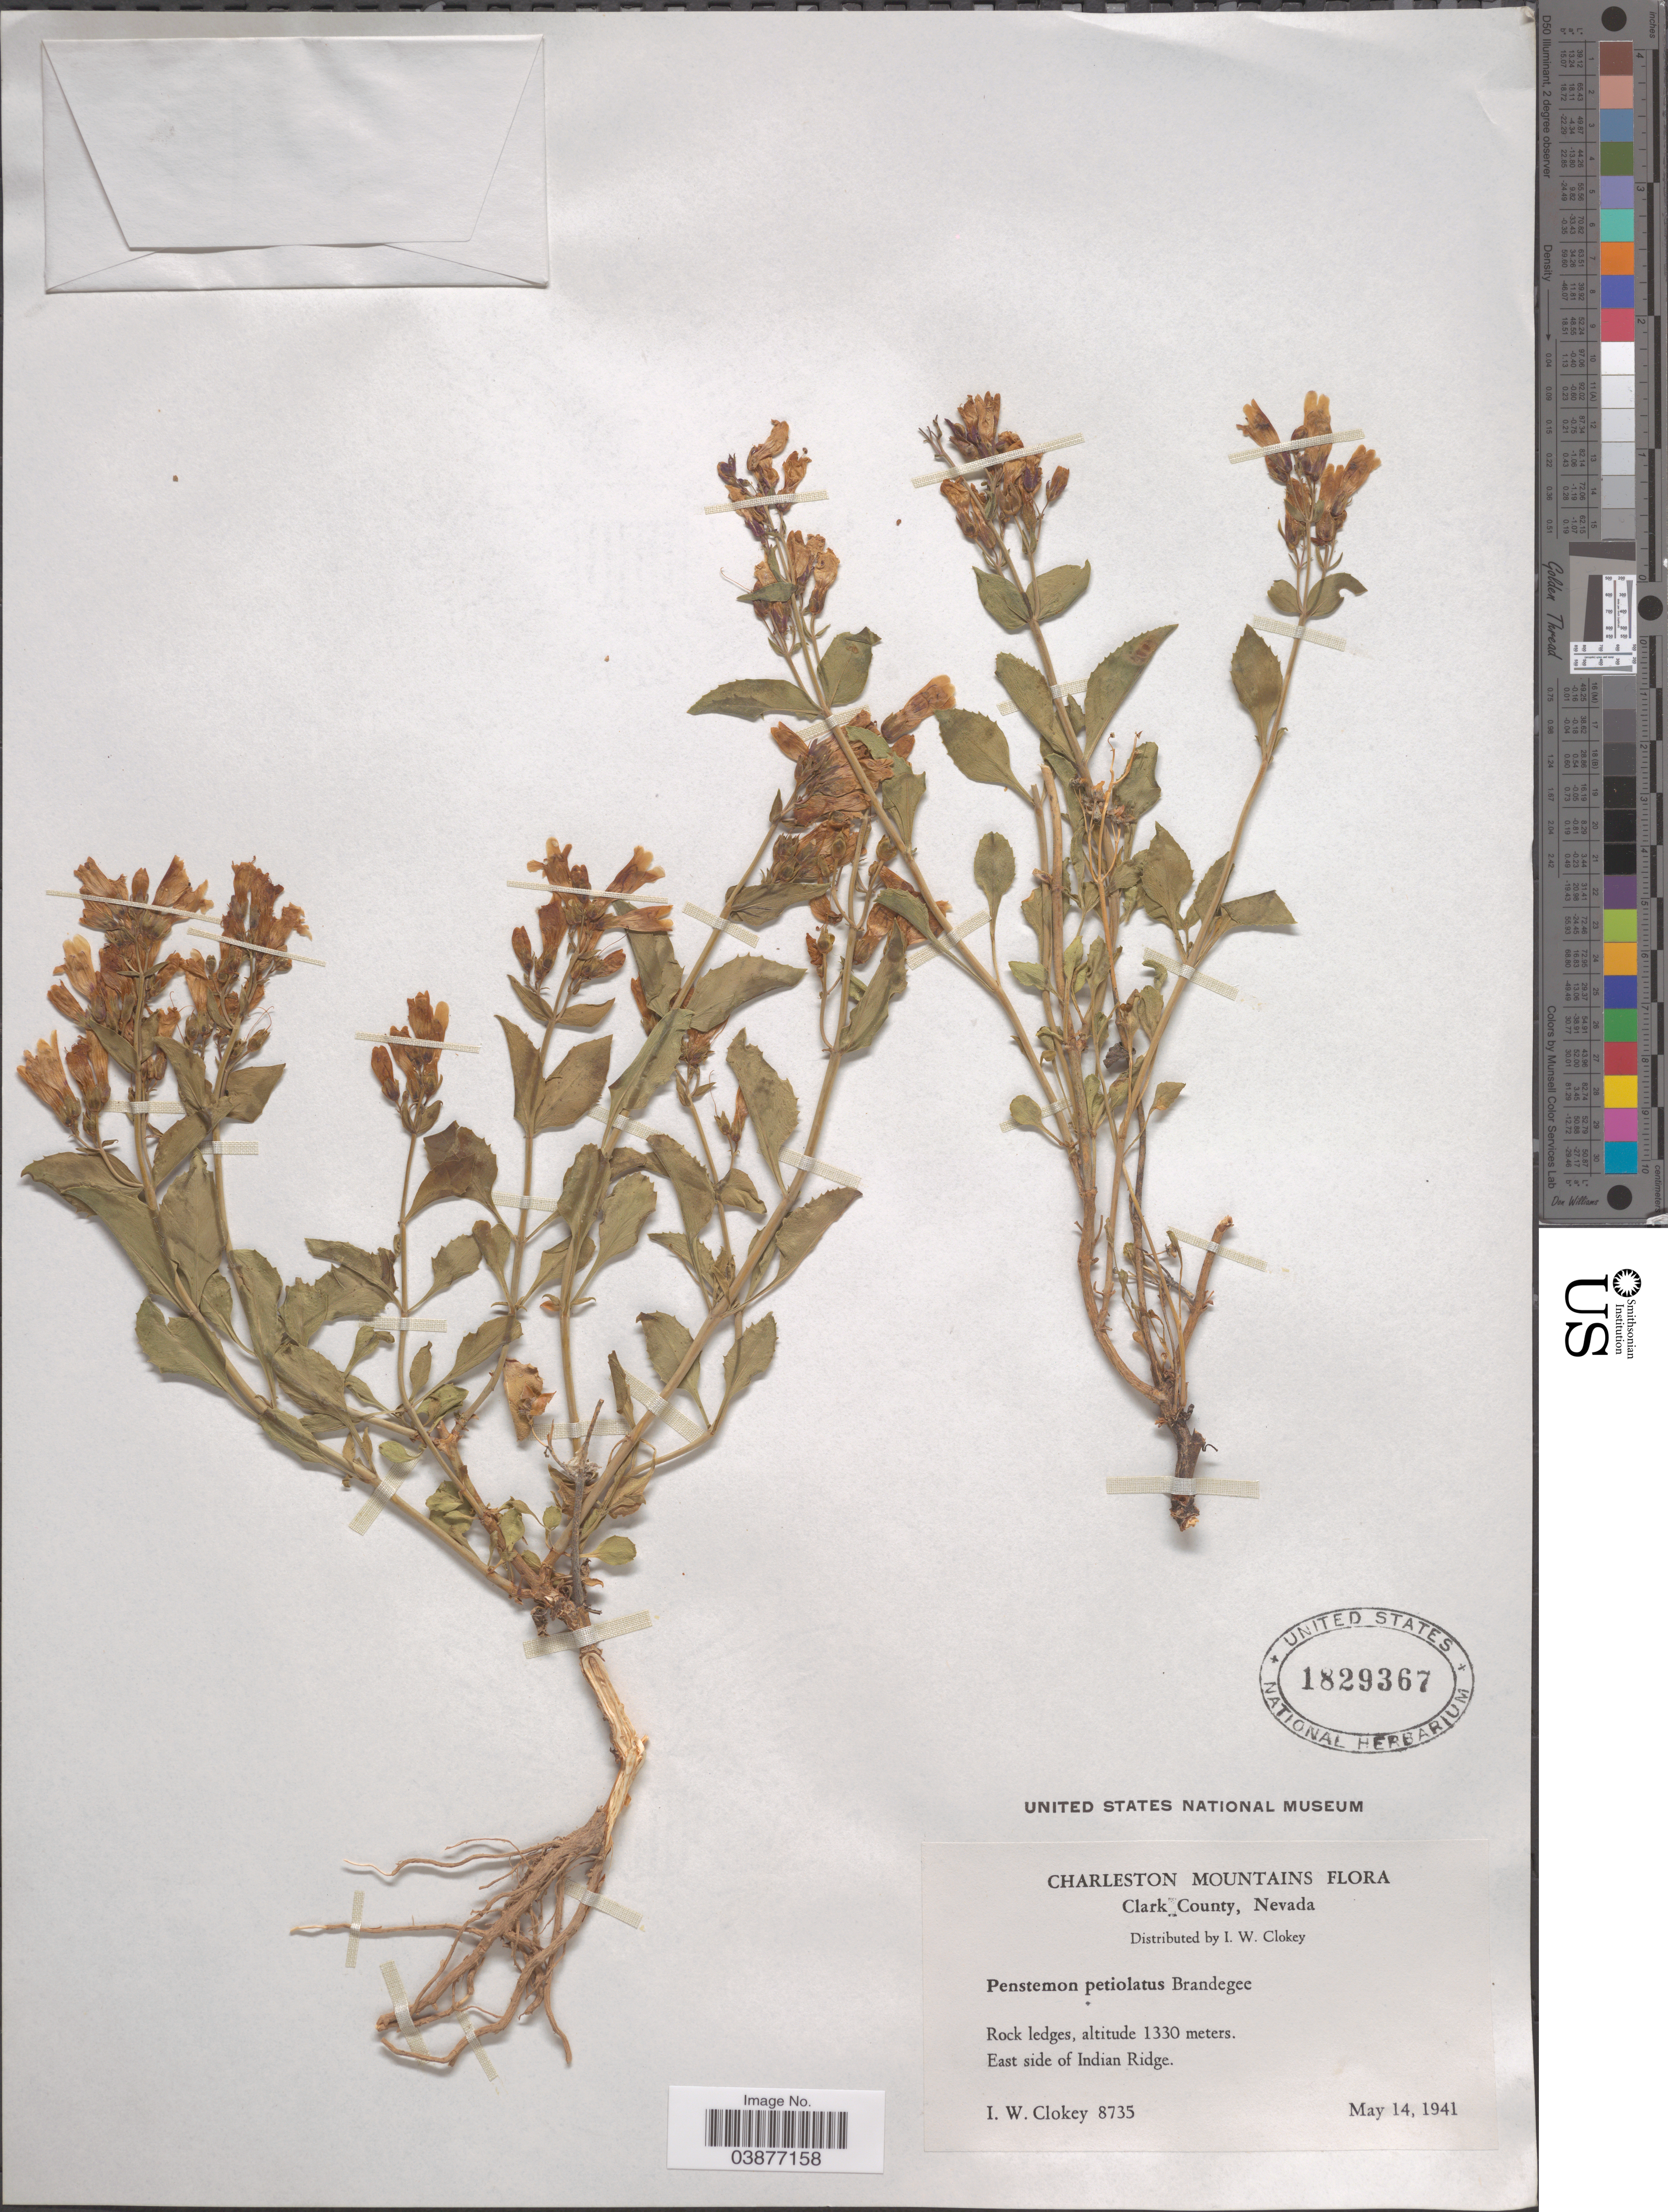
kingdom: Plantae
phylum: Tracheophyta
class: Magnoliopsida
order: Lamiales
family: Plantaginaceae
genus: Penstemon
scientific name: Penstemon petiolatus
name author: Brandegee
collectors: I. W. Clokey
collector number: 8735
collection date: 1941-05-14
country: United States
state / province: Nevada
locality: Charleston Mountains. Clark County. East side of Indian Ridge.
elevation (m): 1330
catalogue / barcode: US 1829367